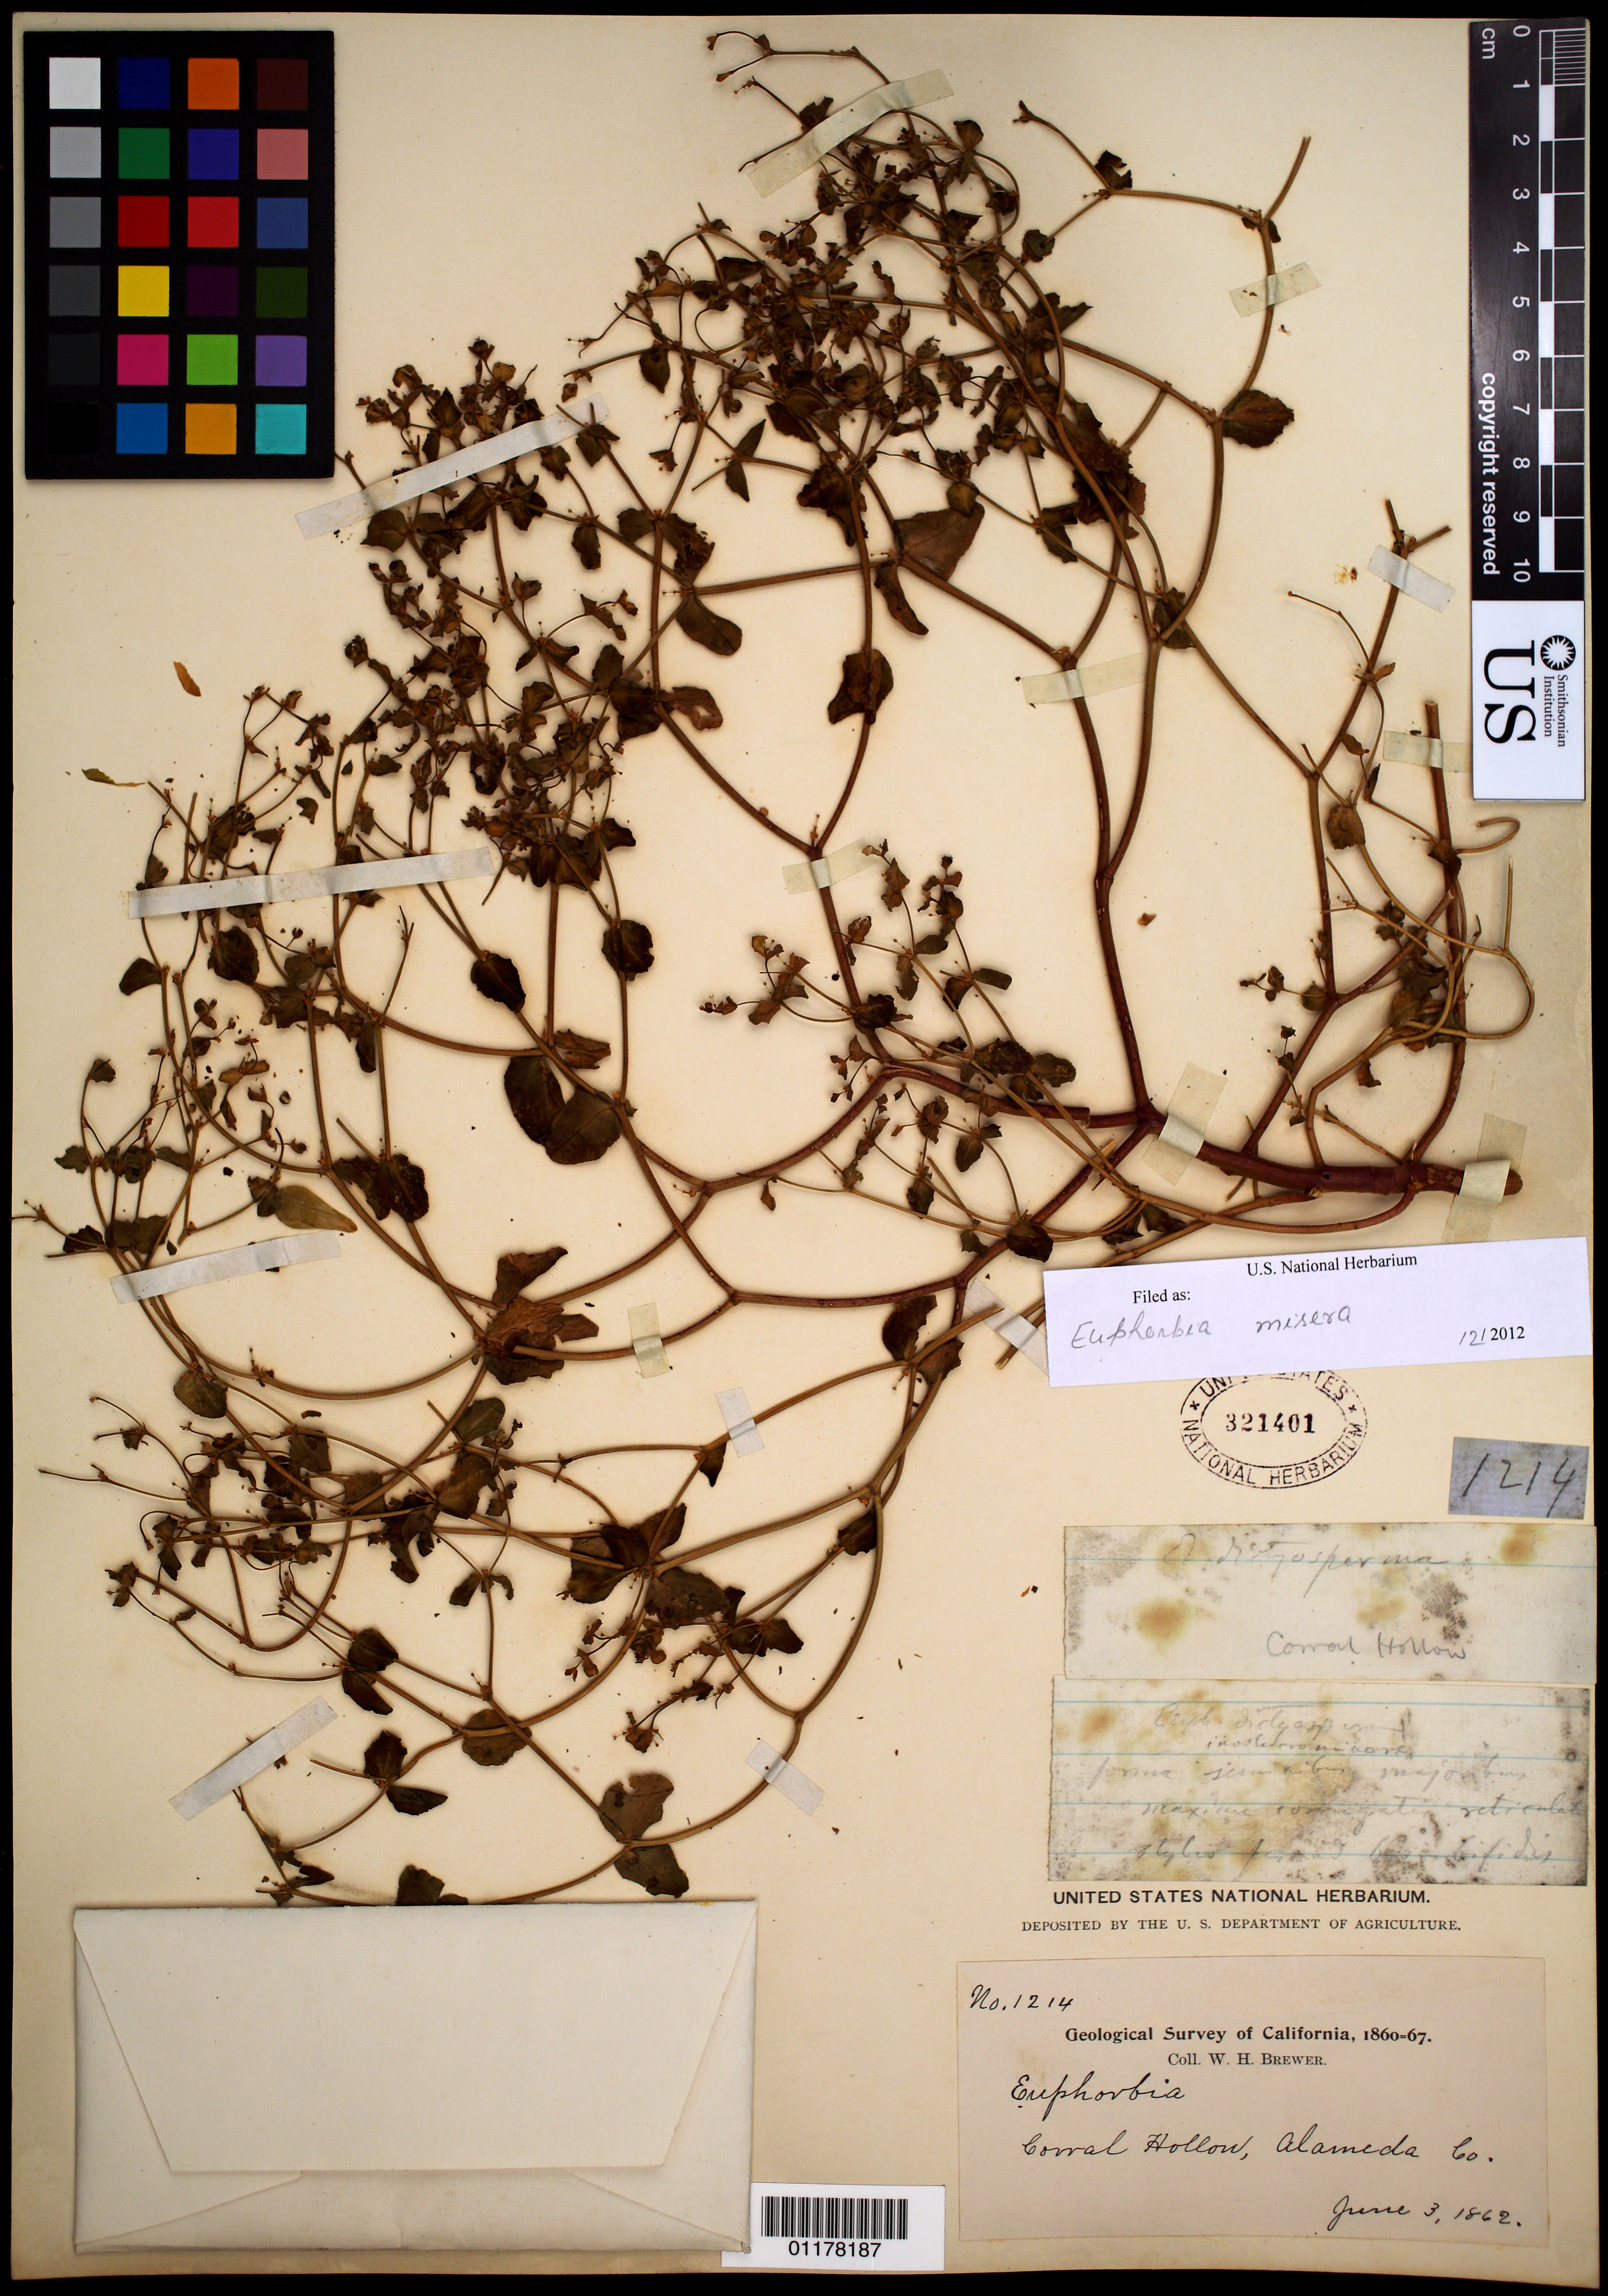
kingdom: Plantae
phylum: Tracheophyta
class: Magnoliopsida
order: Malpighiales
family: Euphorbiaceae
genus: Euphorbia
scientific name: Euphorbia misera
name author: Benth.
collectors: W. H. Brewer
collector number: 1214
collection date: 1862-06-03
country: United States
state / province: California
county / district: Alameda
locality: Corral Hollow.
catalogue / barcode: US 321401